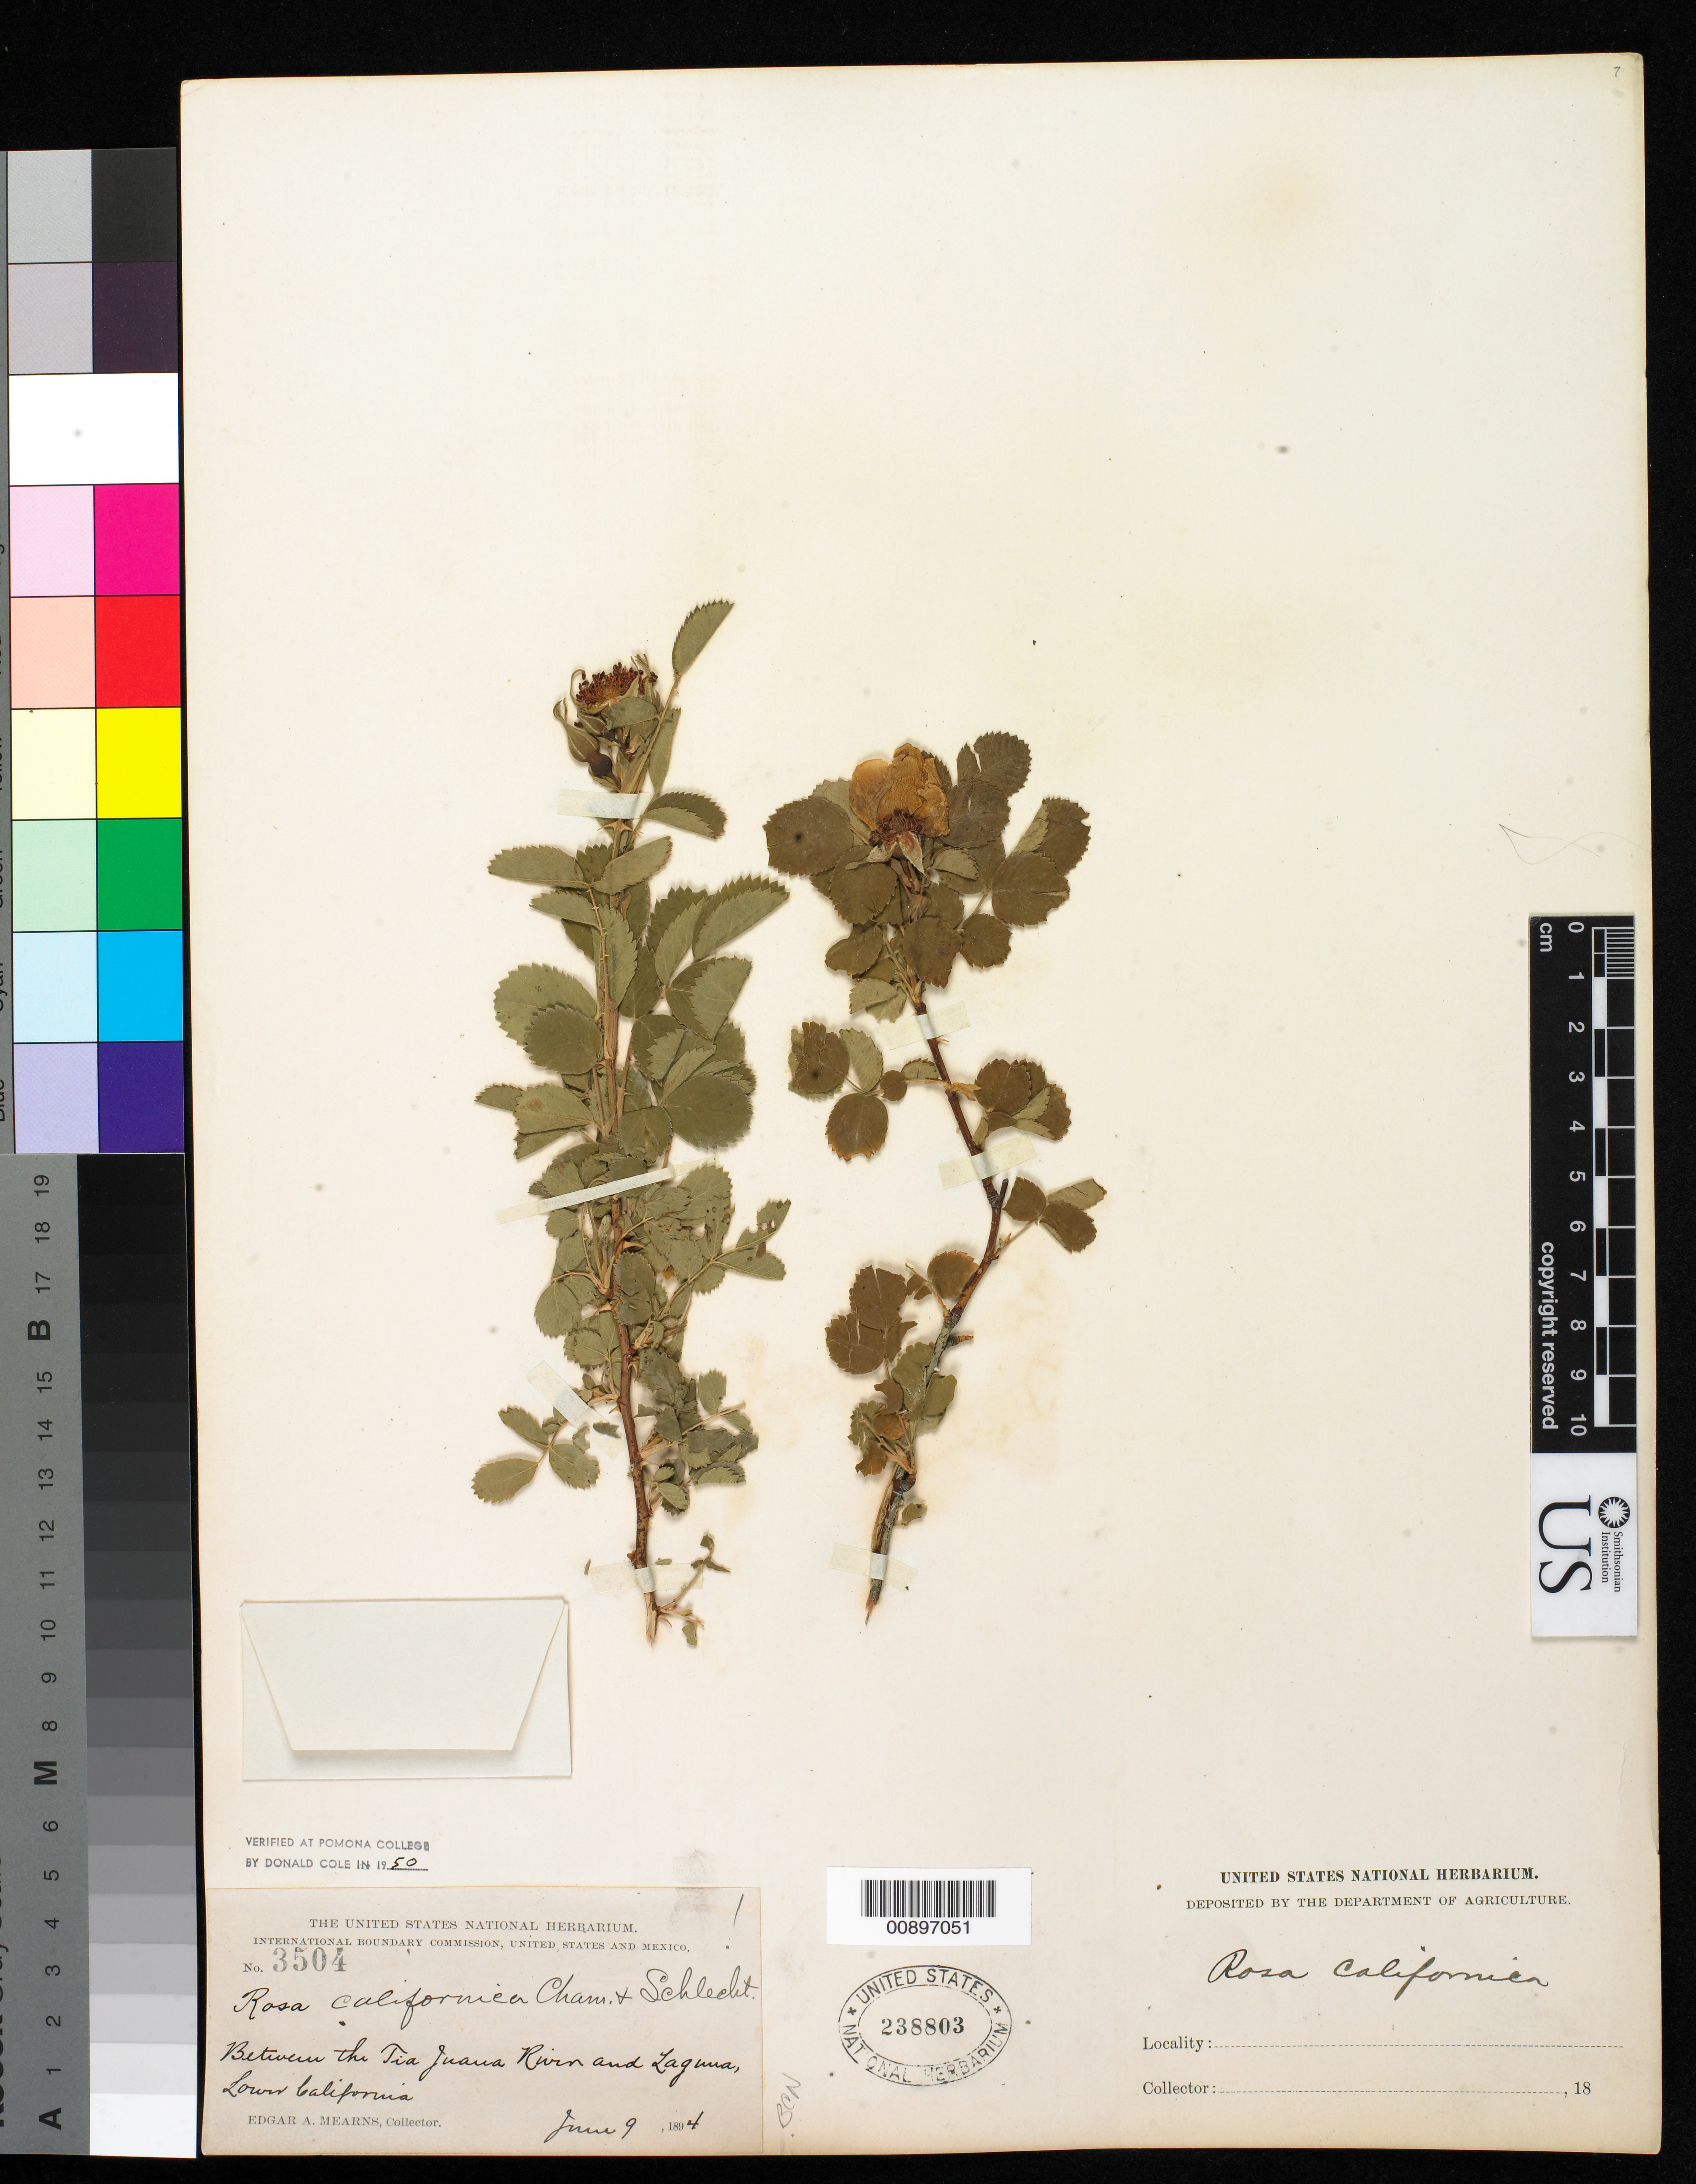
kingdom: Plantae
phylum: Tracheophyta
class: Magnoliopsida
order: Rosales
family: Rosaceae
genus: Rosa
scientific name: Rosa californica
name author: Cham. & Schltdl.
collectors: E. A. Mearns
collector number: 3504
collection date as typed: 09 Jun 1894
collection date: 1894-06-09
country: Mexico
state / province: Baja California Norte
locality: Between the Tia Juana River and Laguna, Lower California.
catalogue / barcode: US 238803